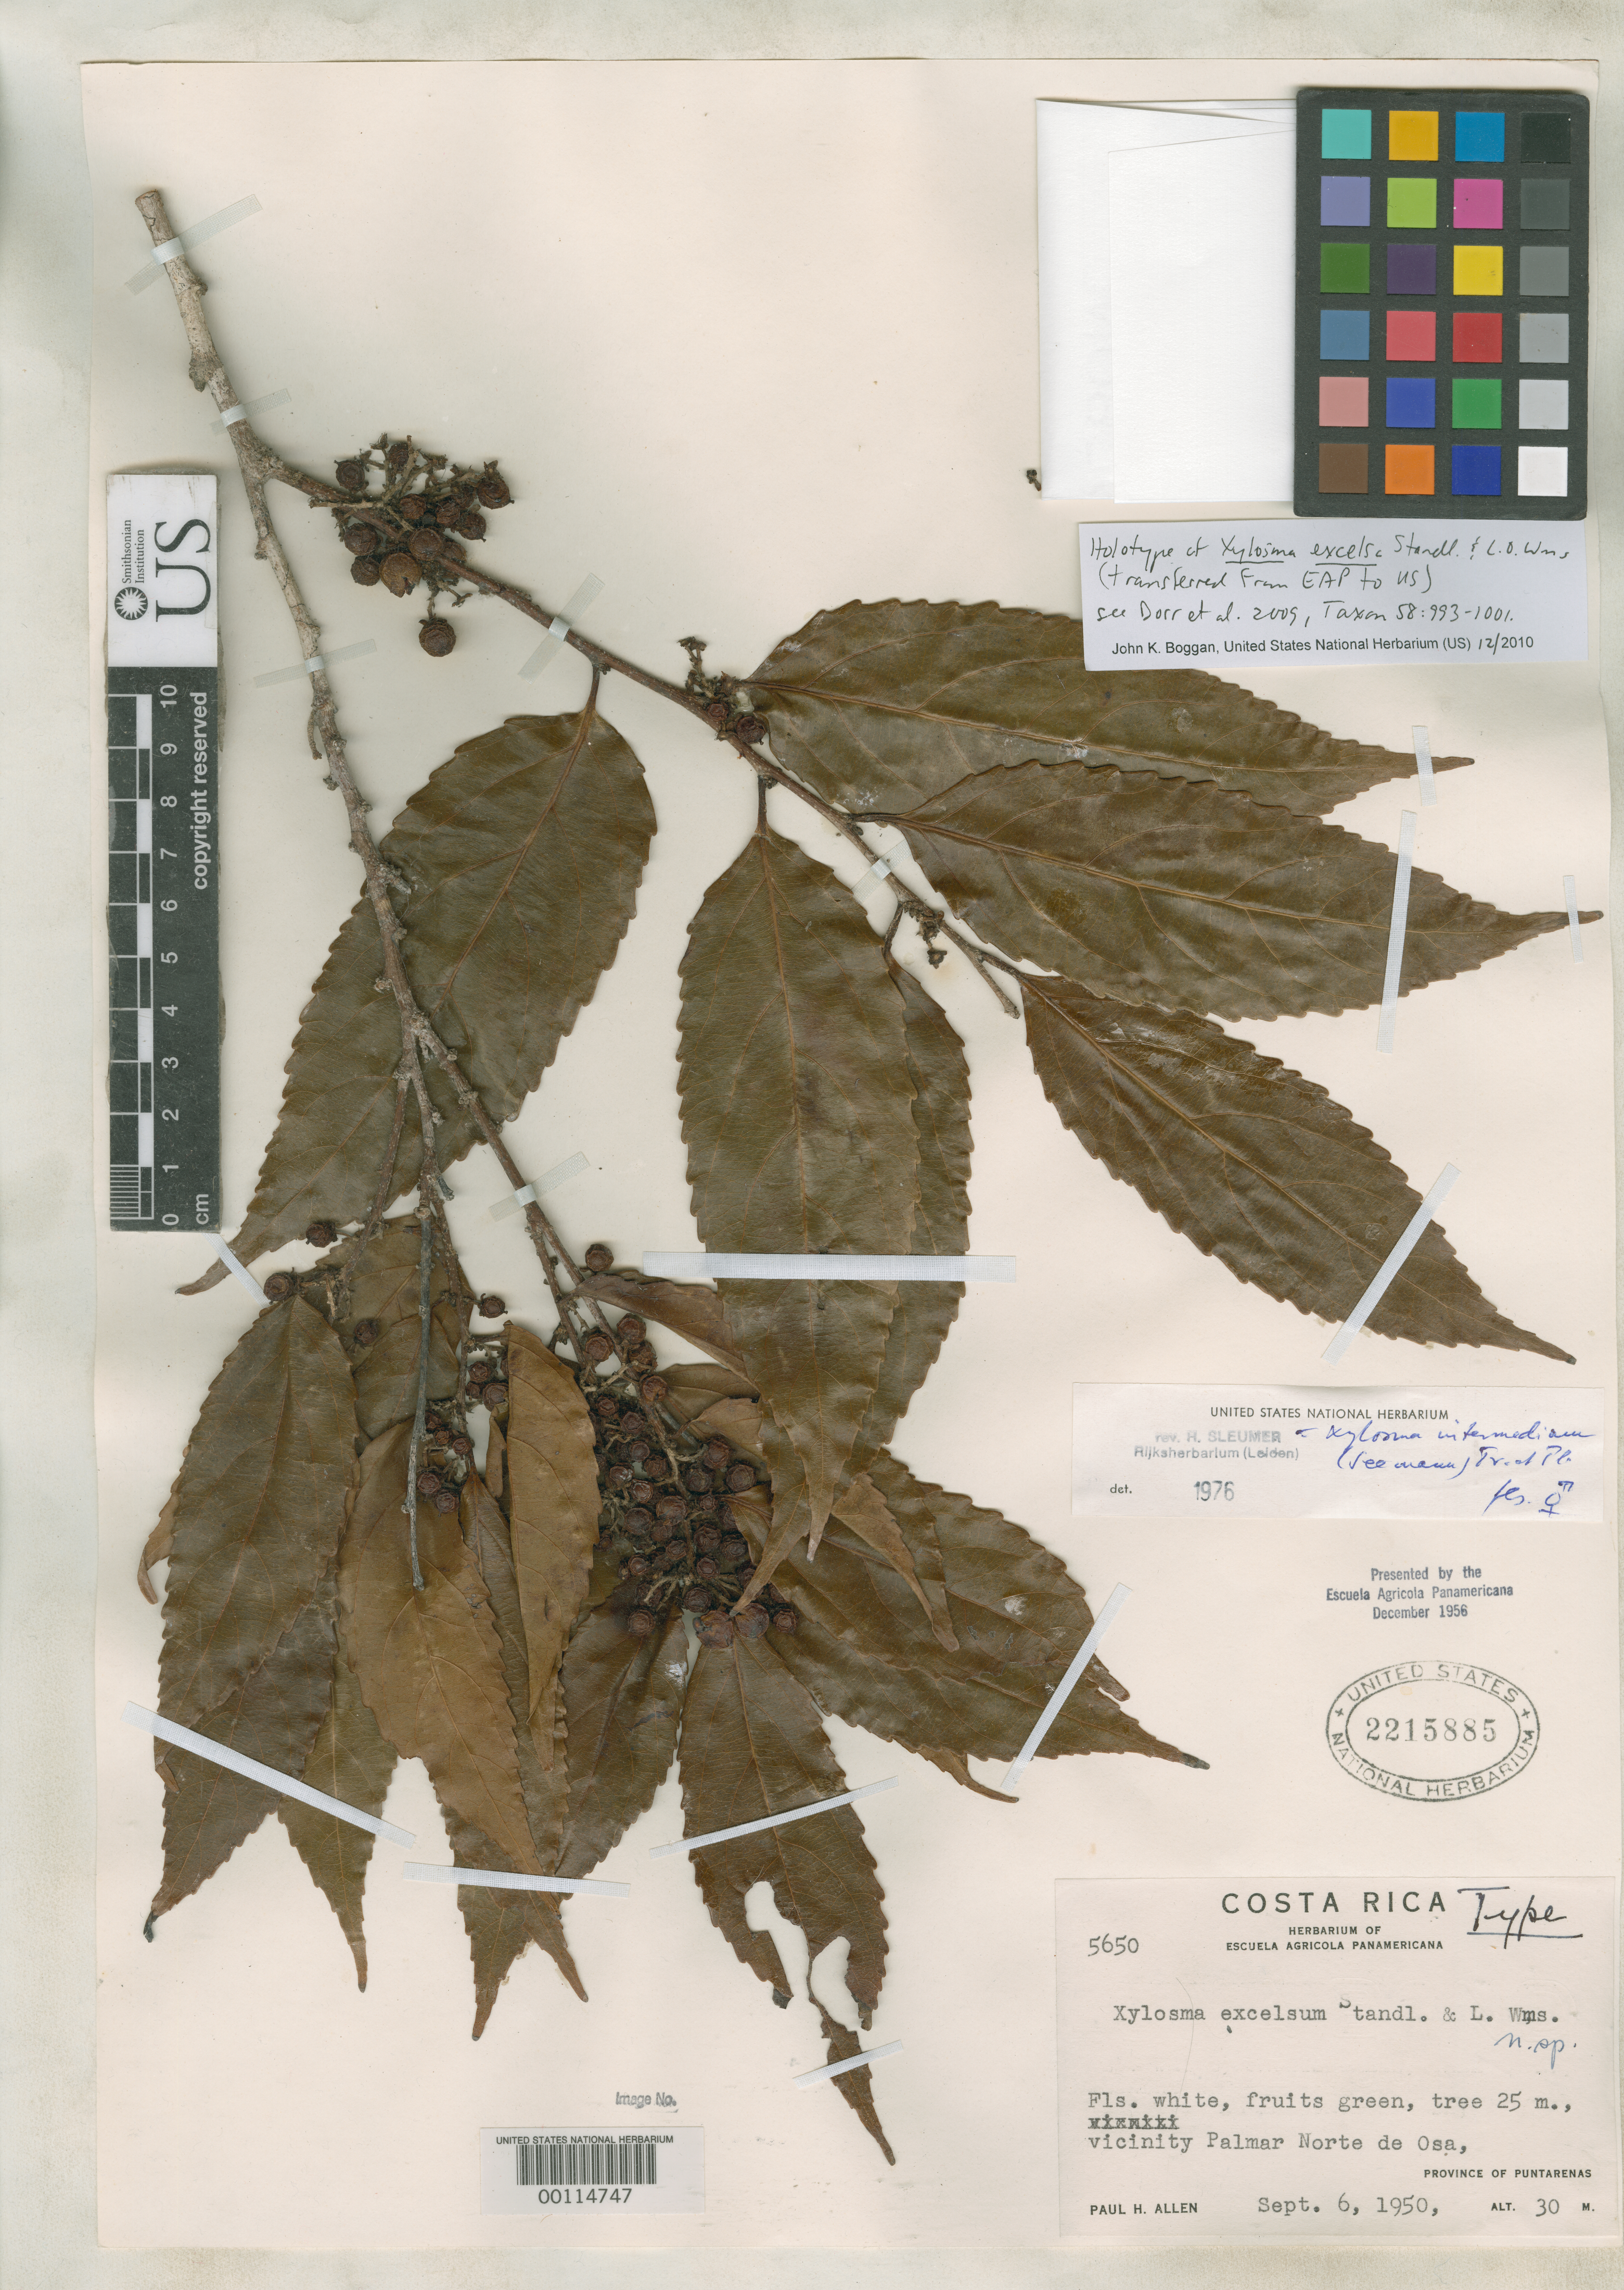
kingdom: Plantae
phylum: Tracheophyta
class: Magnoliopsida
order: Malpighiales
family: Salicaceae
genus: Xylosma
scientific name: Xylosma excelsa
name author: Standl. & L.O. Williams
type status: Holotype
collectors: P. H. Allen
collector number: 5650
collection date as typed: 06 Sep 1950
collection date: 1950-09-06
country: Costa Rica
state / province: Puntarenas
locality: Vicinity of Palmar Norte de Osa.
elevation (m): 30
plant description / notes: "Presented by the Escuela Agricola Panamericana December 1956." Holotype, transferred from EAP to US (see Dorr et al. 2009, Taxon 58: 993-1001).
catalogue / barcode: US 2215885